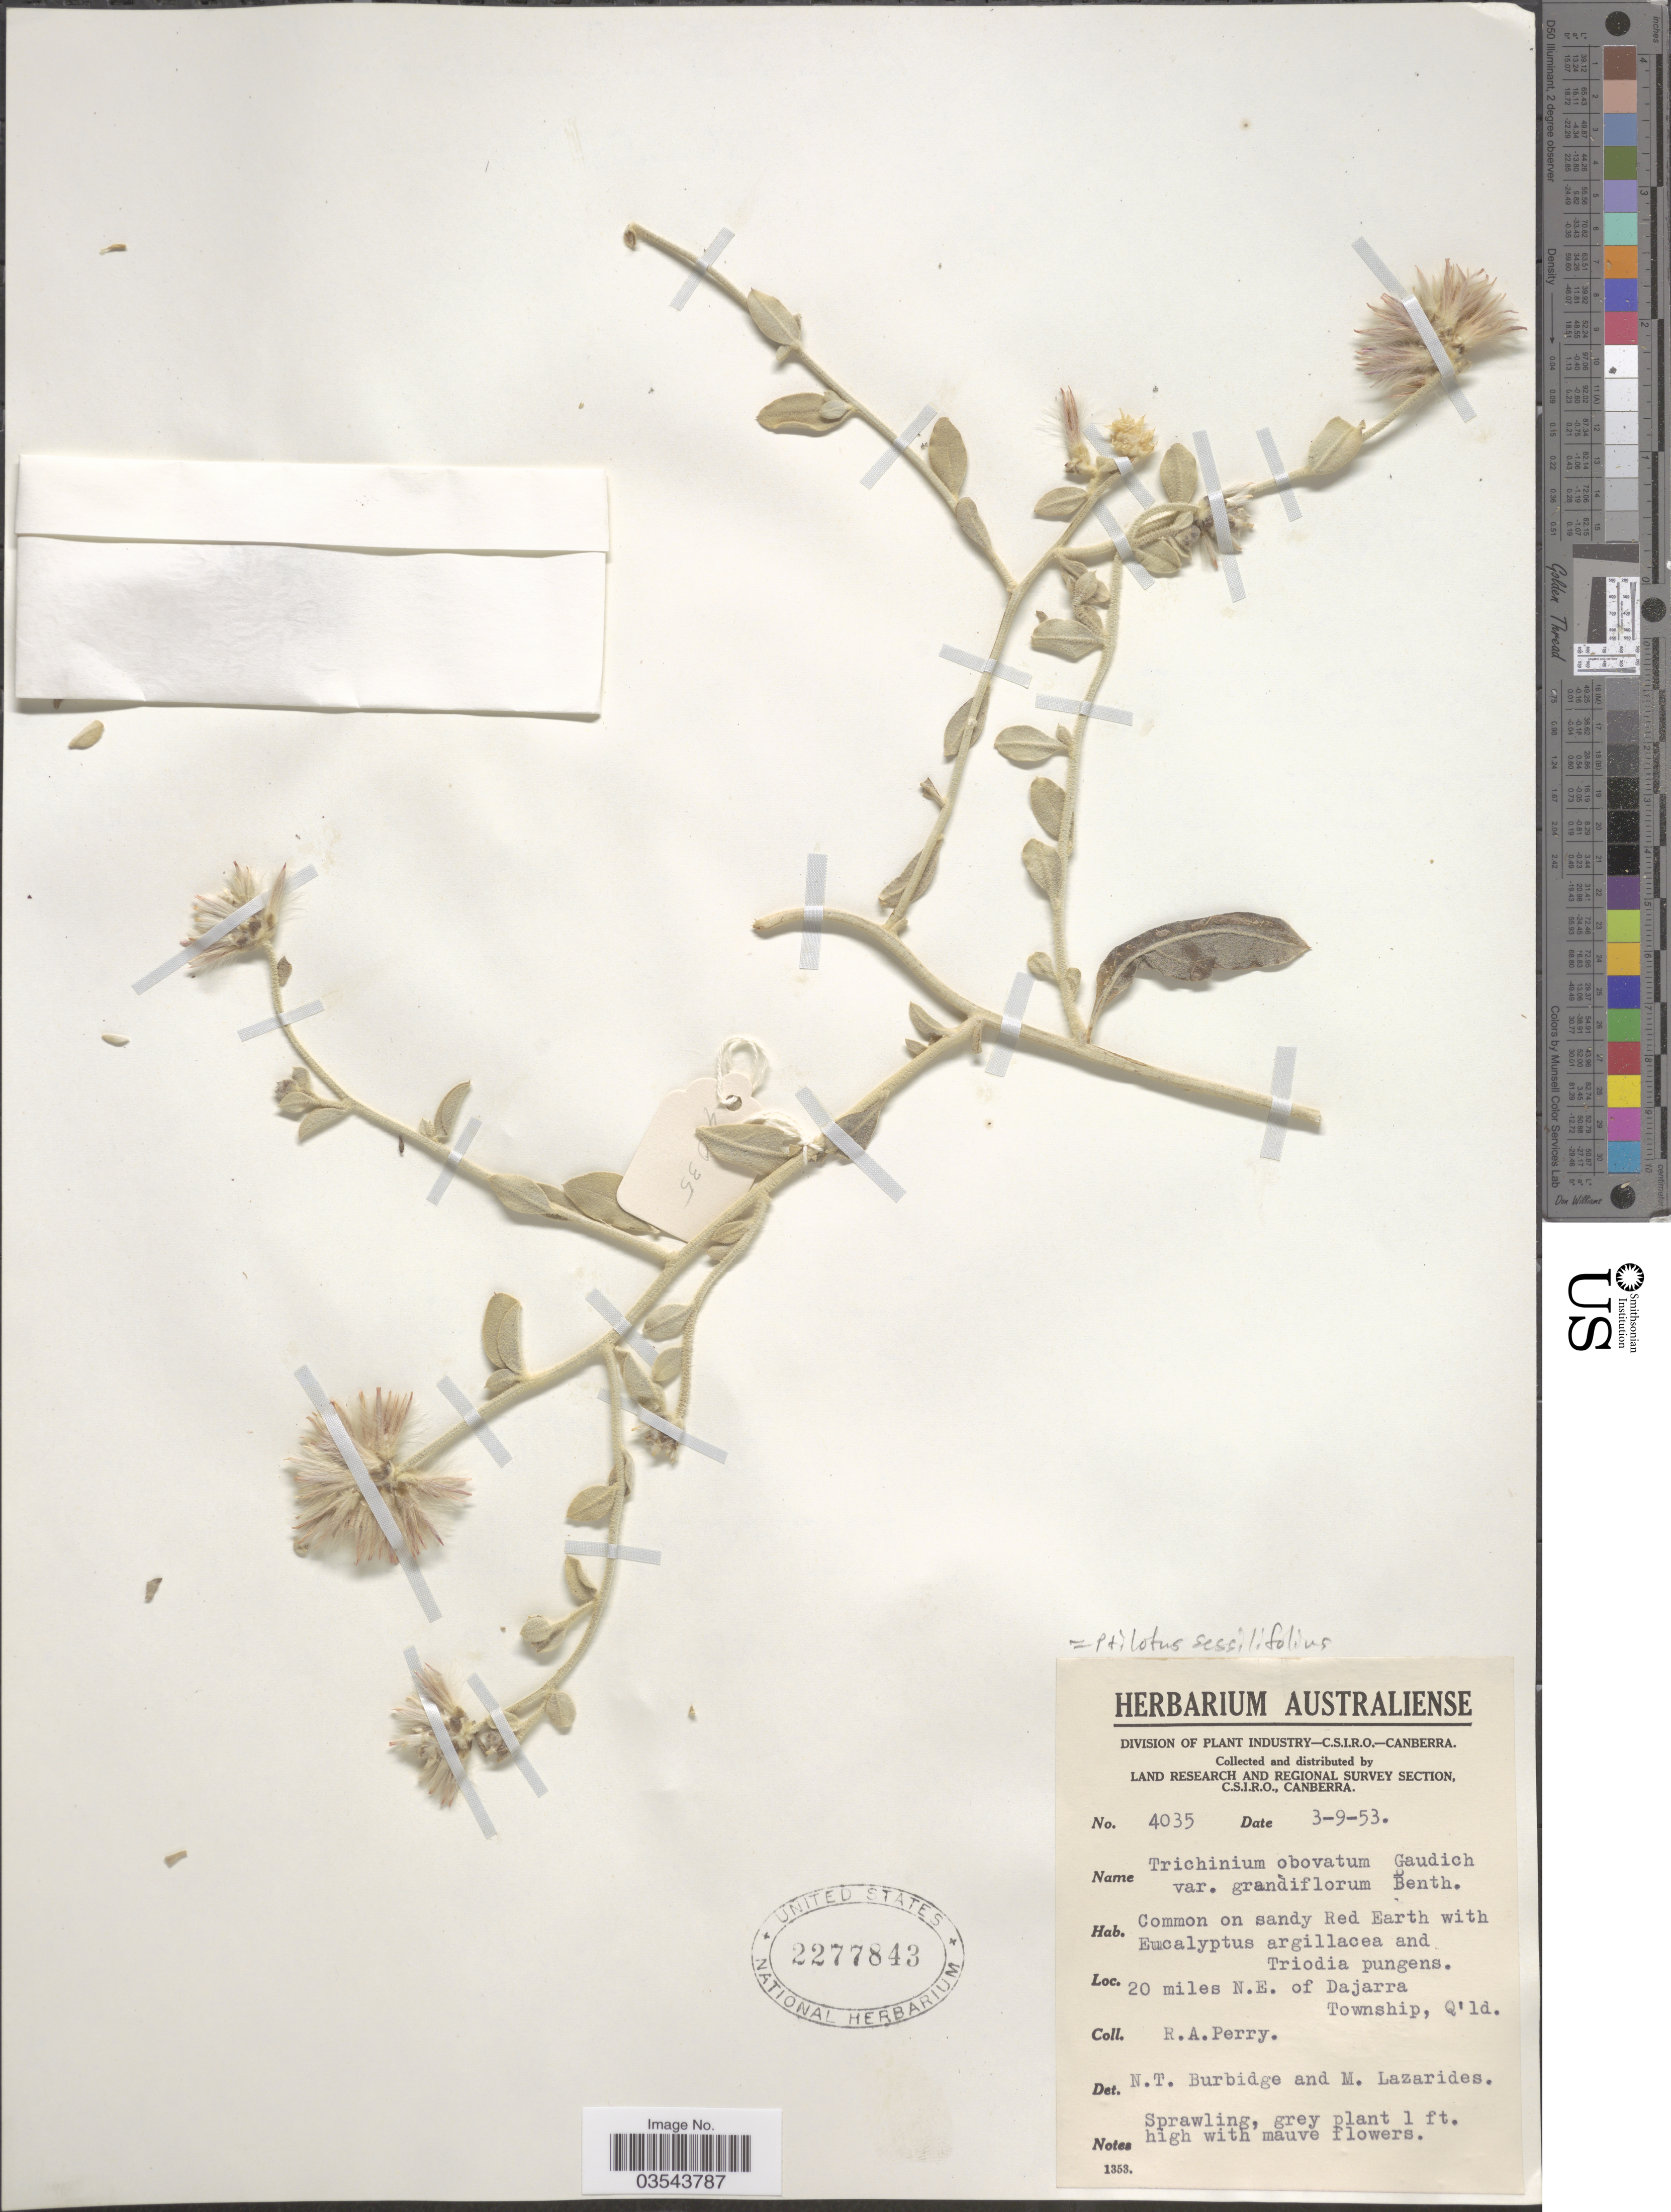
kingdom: Plantae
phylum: Tracheophyta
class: Magnoliopsida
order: Caryophyllales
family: Amaranthaceae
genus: Ptilotus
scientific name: Ptilotus sessilifolius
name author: (Lindl.) Benl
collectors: Perry, R. A.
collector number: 4035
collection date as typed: Transcribed d/m/y: 3/9/53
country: Australia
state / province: Queensland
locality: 20 miles N.E. of Dajarra Township.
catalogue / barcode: US 2277843